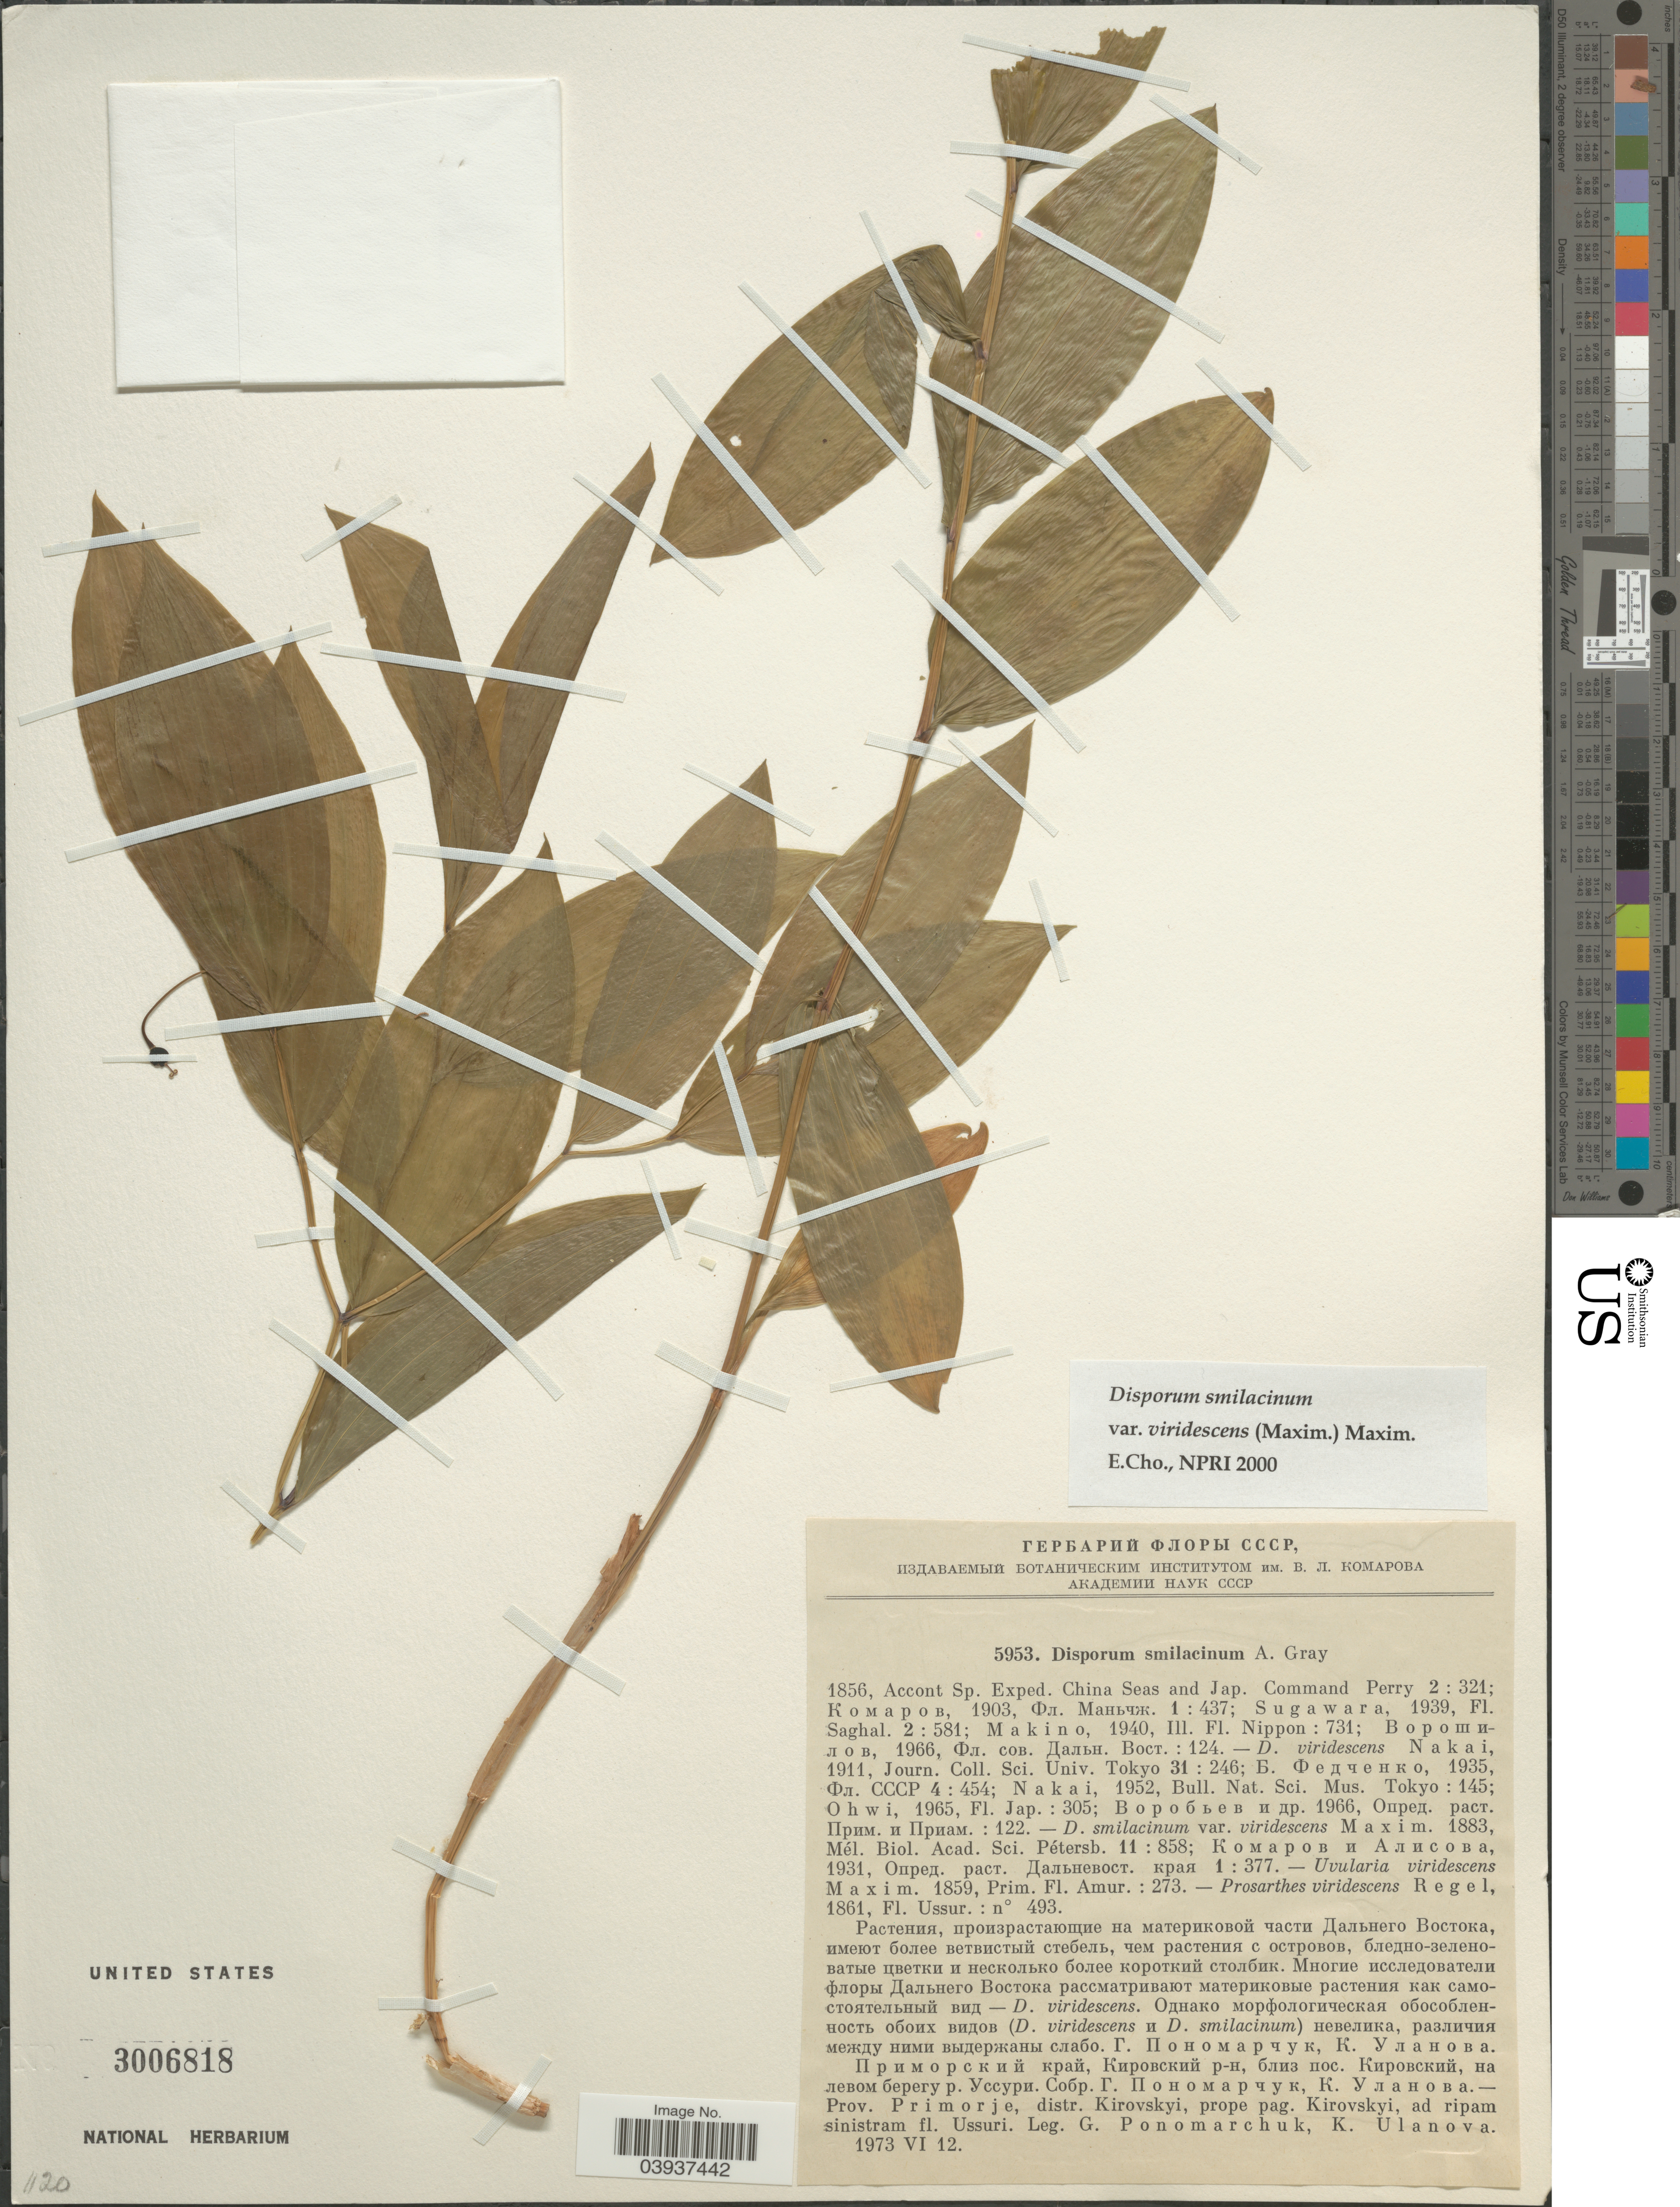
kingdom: Plantae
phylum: Tracheophyta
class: Liliopsida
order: Liliales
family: Colchicaceae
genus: Disporum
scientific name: Disporum smilacinum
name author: A. Gray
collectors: G. I. Ponomarchuk & K. Ulanova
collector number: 5953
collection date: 1973-06-12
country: Russian Federation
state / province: Primorsky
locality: Prov. Primorje, distr. Kirovskyi, prope pag. Kirovskyi, ad ripam sinistram fl. Ussuri.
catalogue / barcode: US 3006818